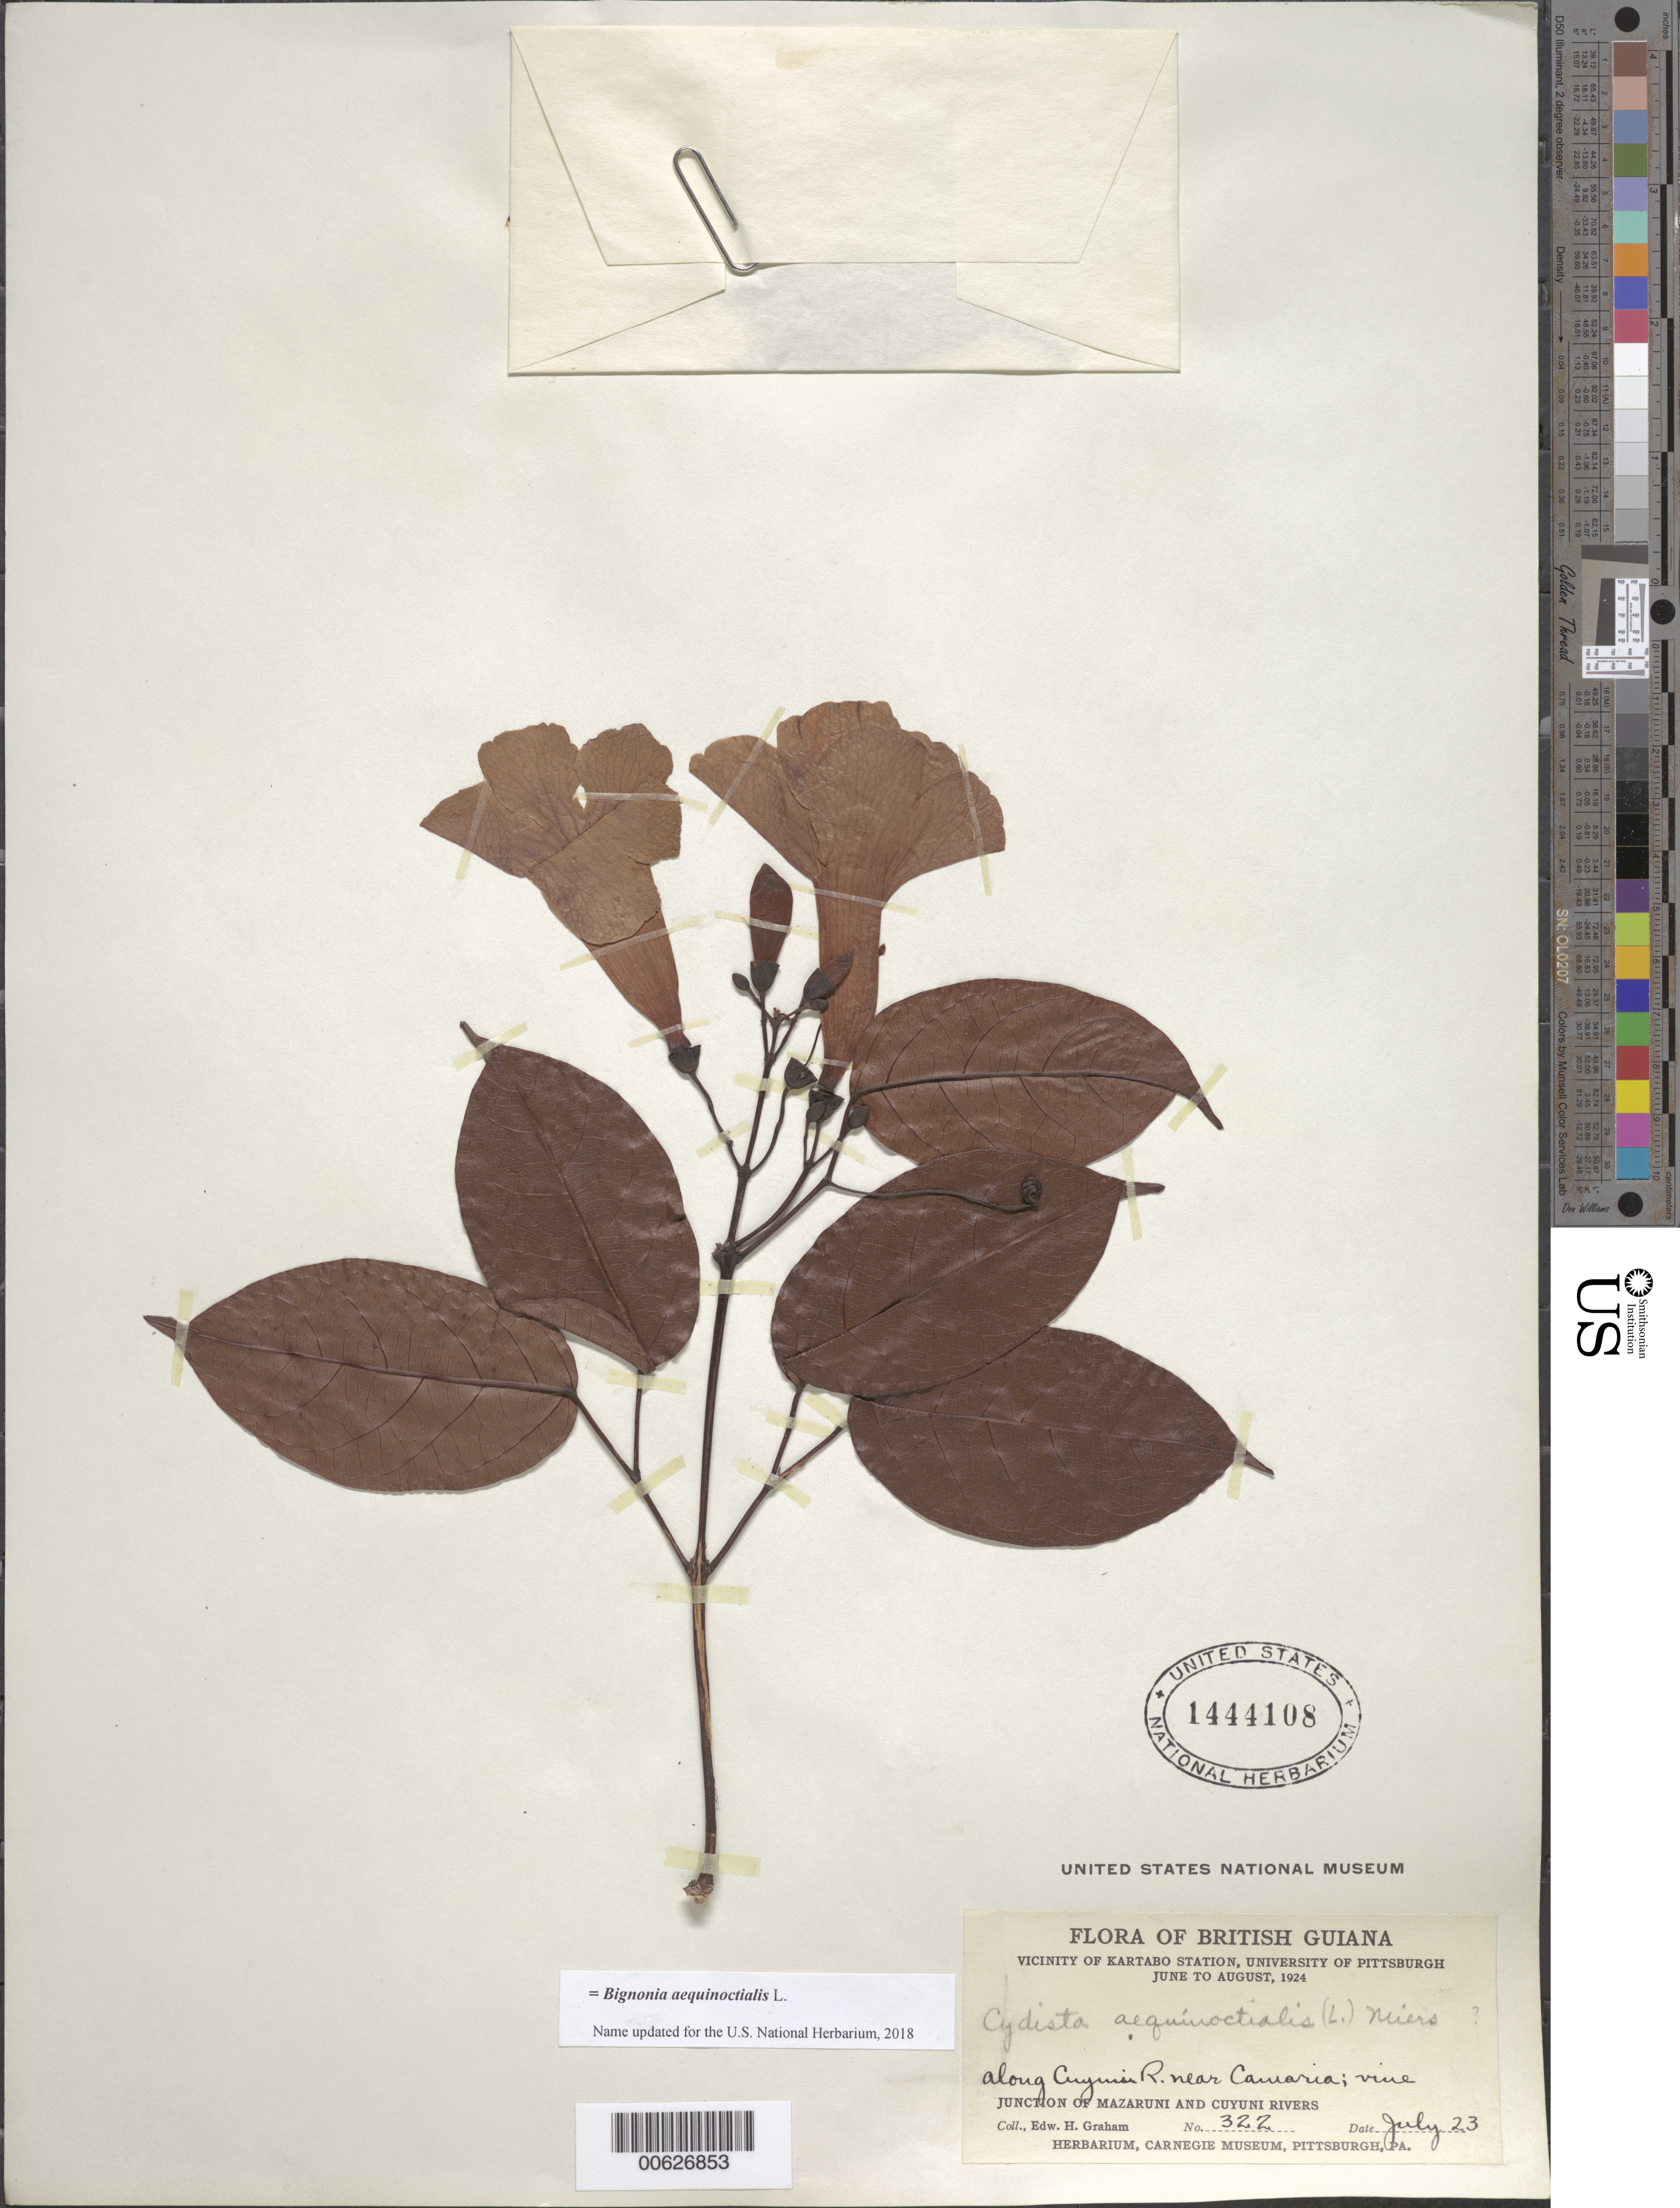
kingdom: Plantae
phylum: Tracheophyta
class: Magnoliopsida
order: Lamiales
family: Bignoniaceae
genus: Bignonia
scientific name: Bignonia aequinoctialis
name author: L.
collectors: E. H. Graham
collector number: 322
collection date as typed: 23-Jul-24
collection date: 1924-07-23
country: Guyana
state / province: Cuyuni-Mazaruni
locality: Kartabo Station, junction of Mazaruni and Cuyuni Rivers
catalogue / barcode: US 1444108